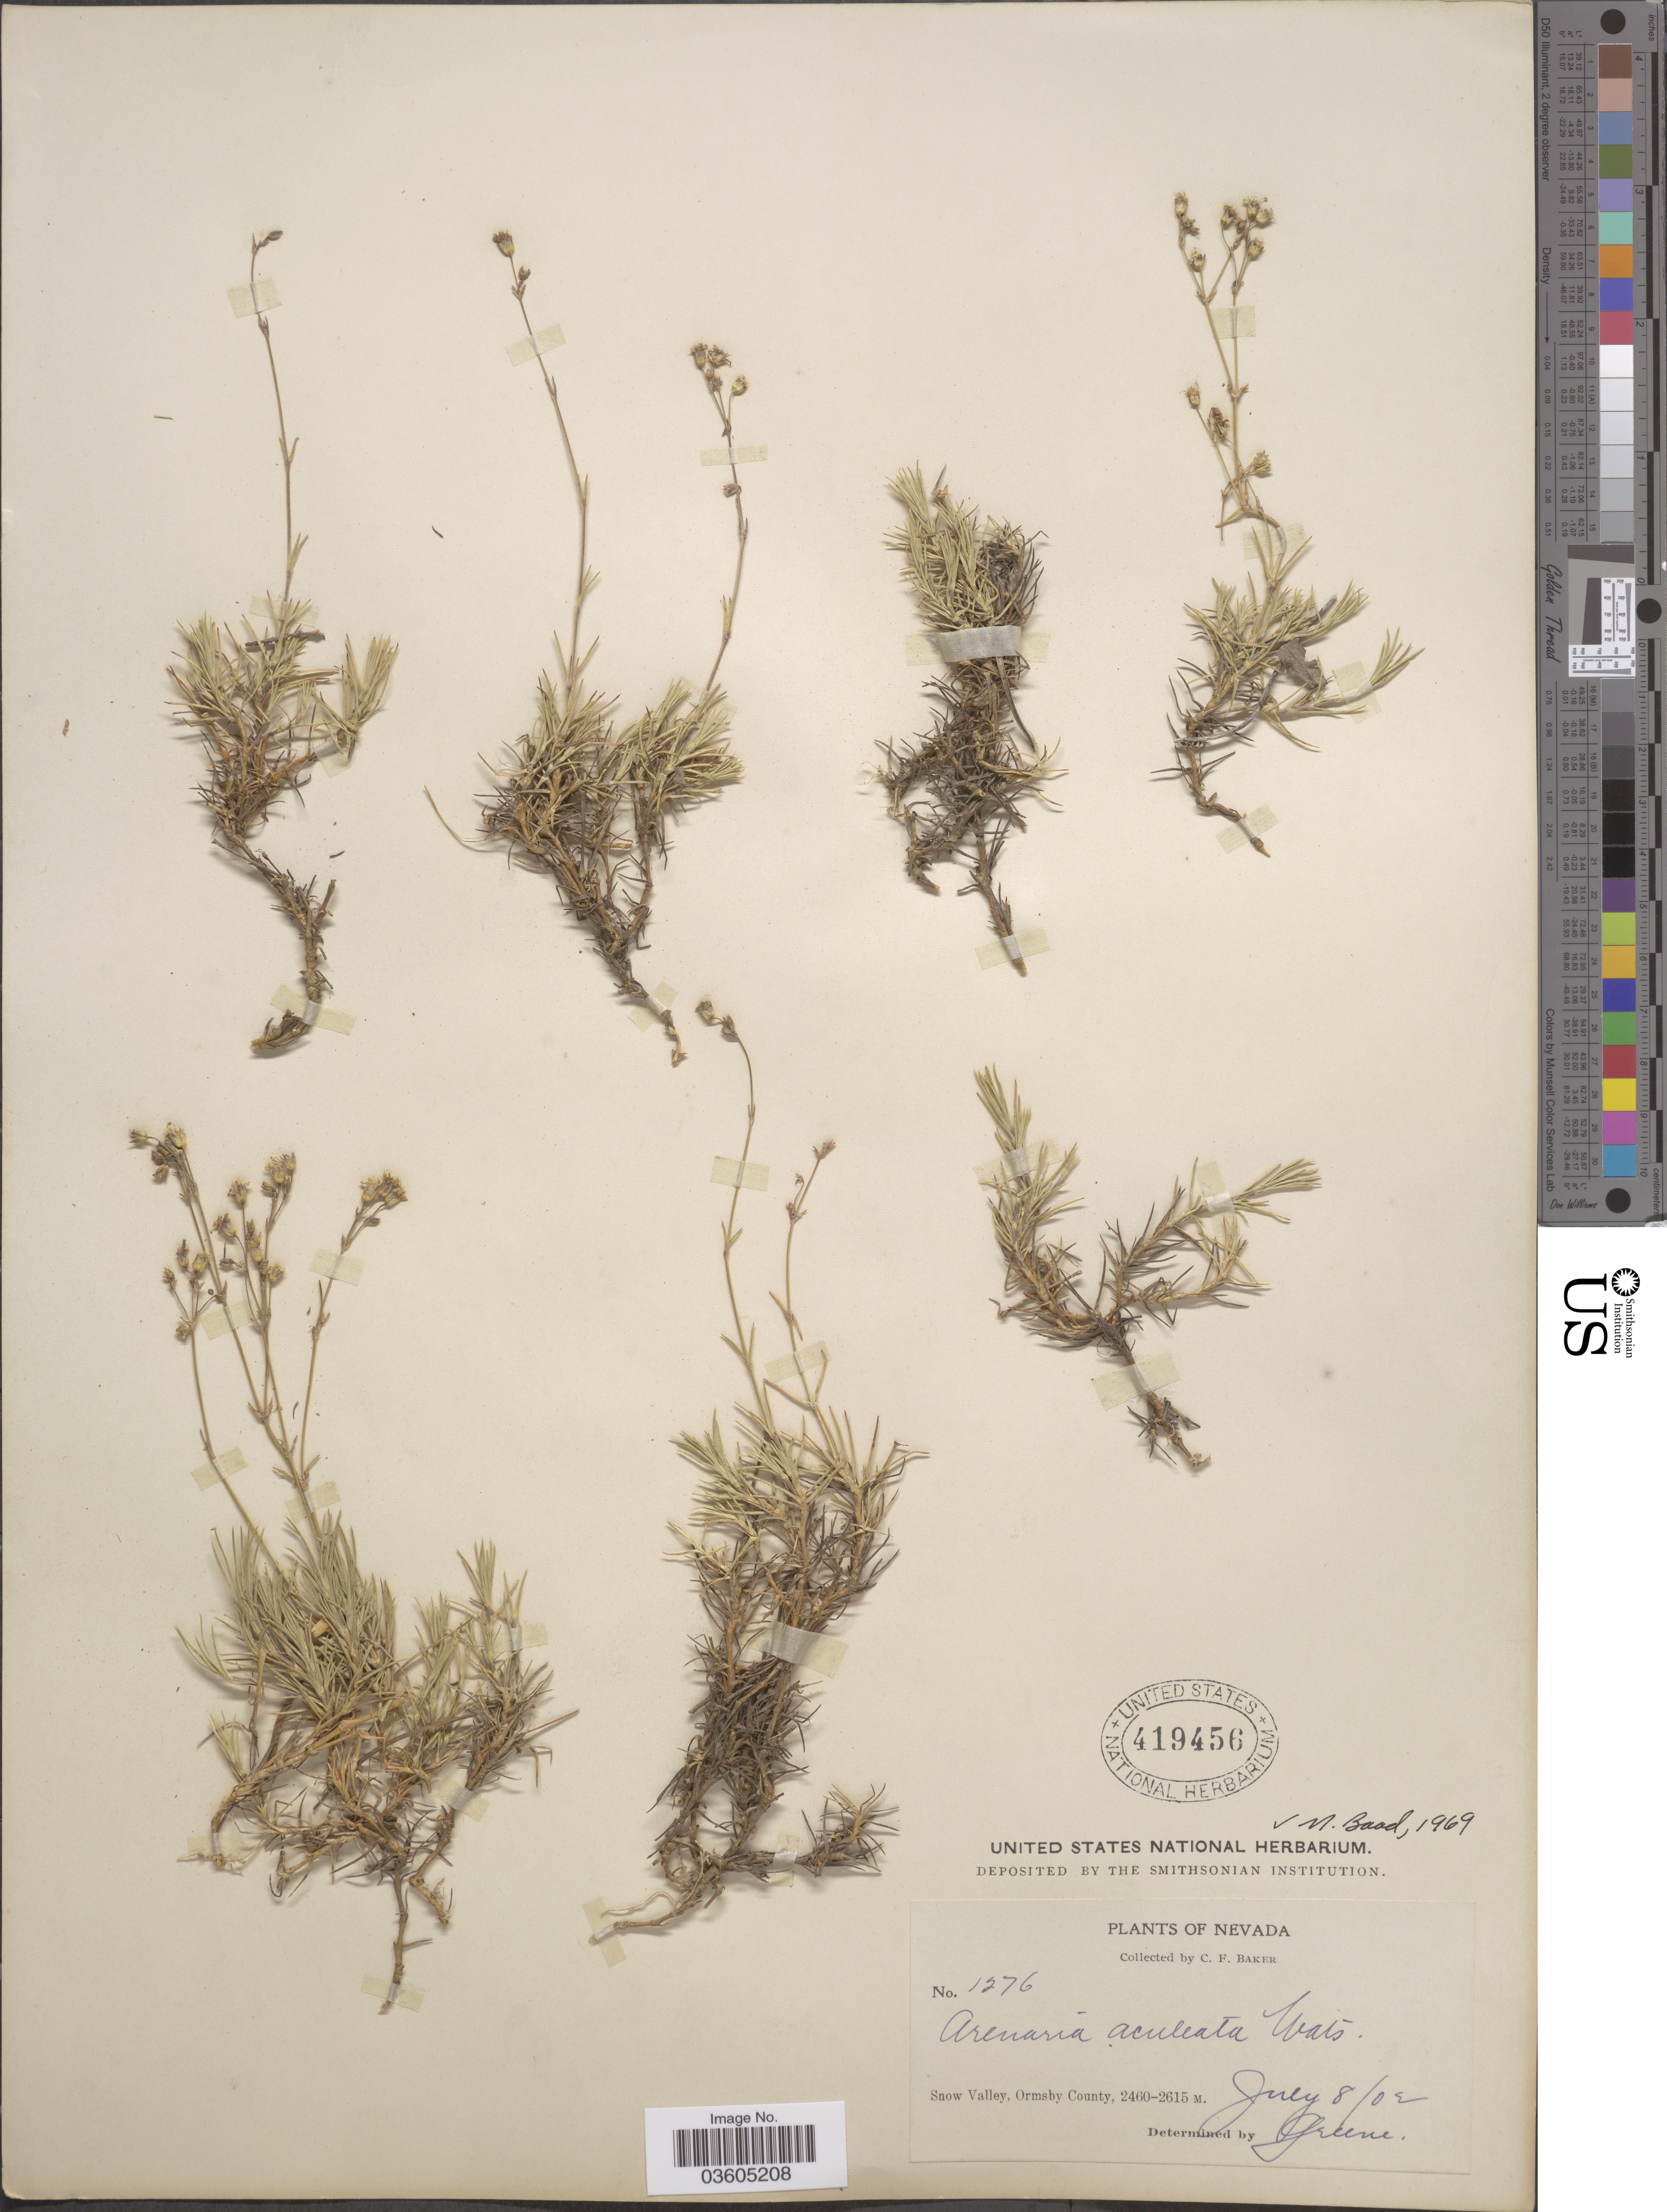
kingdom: Plantae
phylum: Tracheophyta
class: Magnoliopsida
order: Caryophyllales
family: Caryophyllaceae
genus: Eremogone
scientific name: Eremogone aculeata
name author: (S. Watson) Ikonn.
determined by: U.S. National Herbarium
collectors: C. F. Baker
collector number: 1276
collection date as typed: Transcribed d/m/y: 8/6/2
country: United States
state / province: Nevada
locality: Snow Valley, Ormsby County.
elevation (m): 2460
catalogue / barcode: US 419456